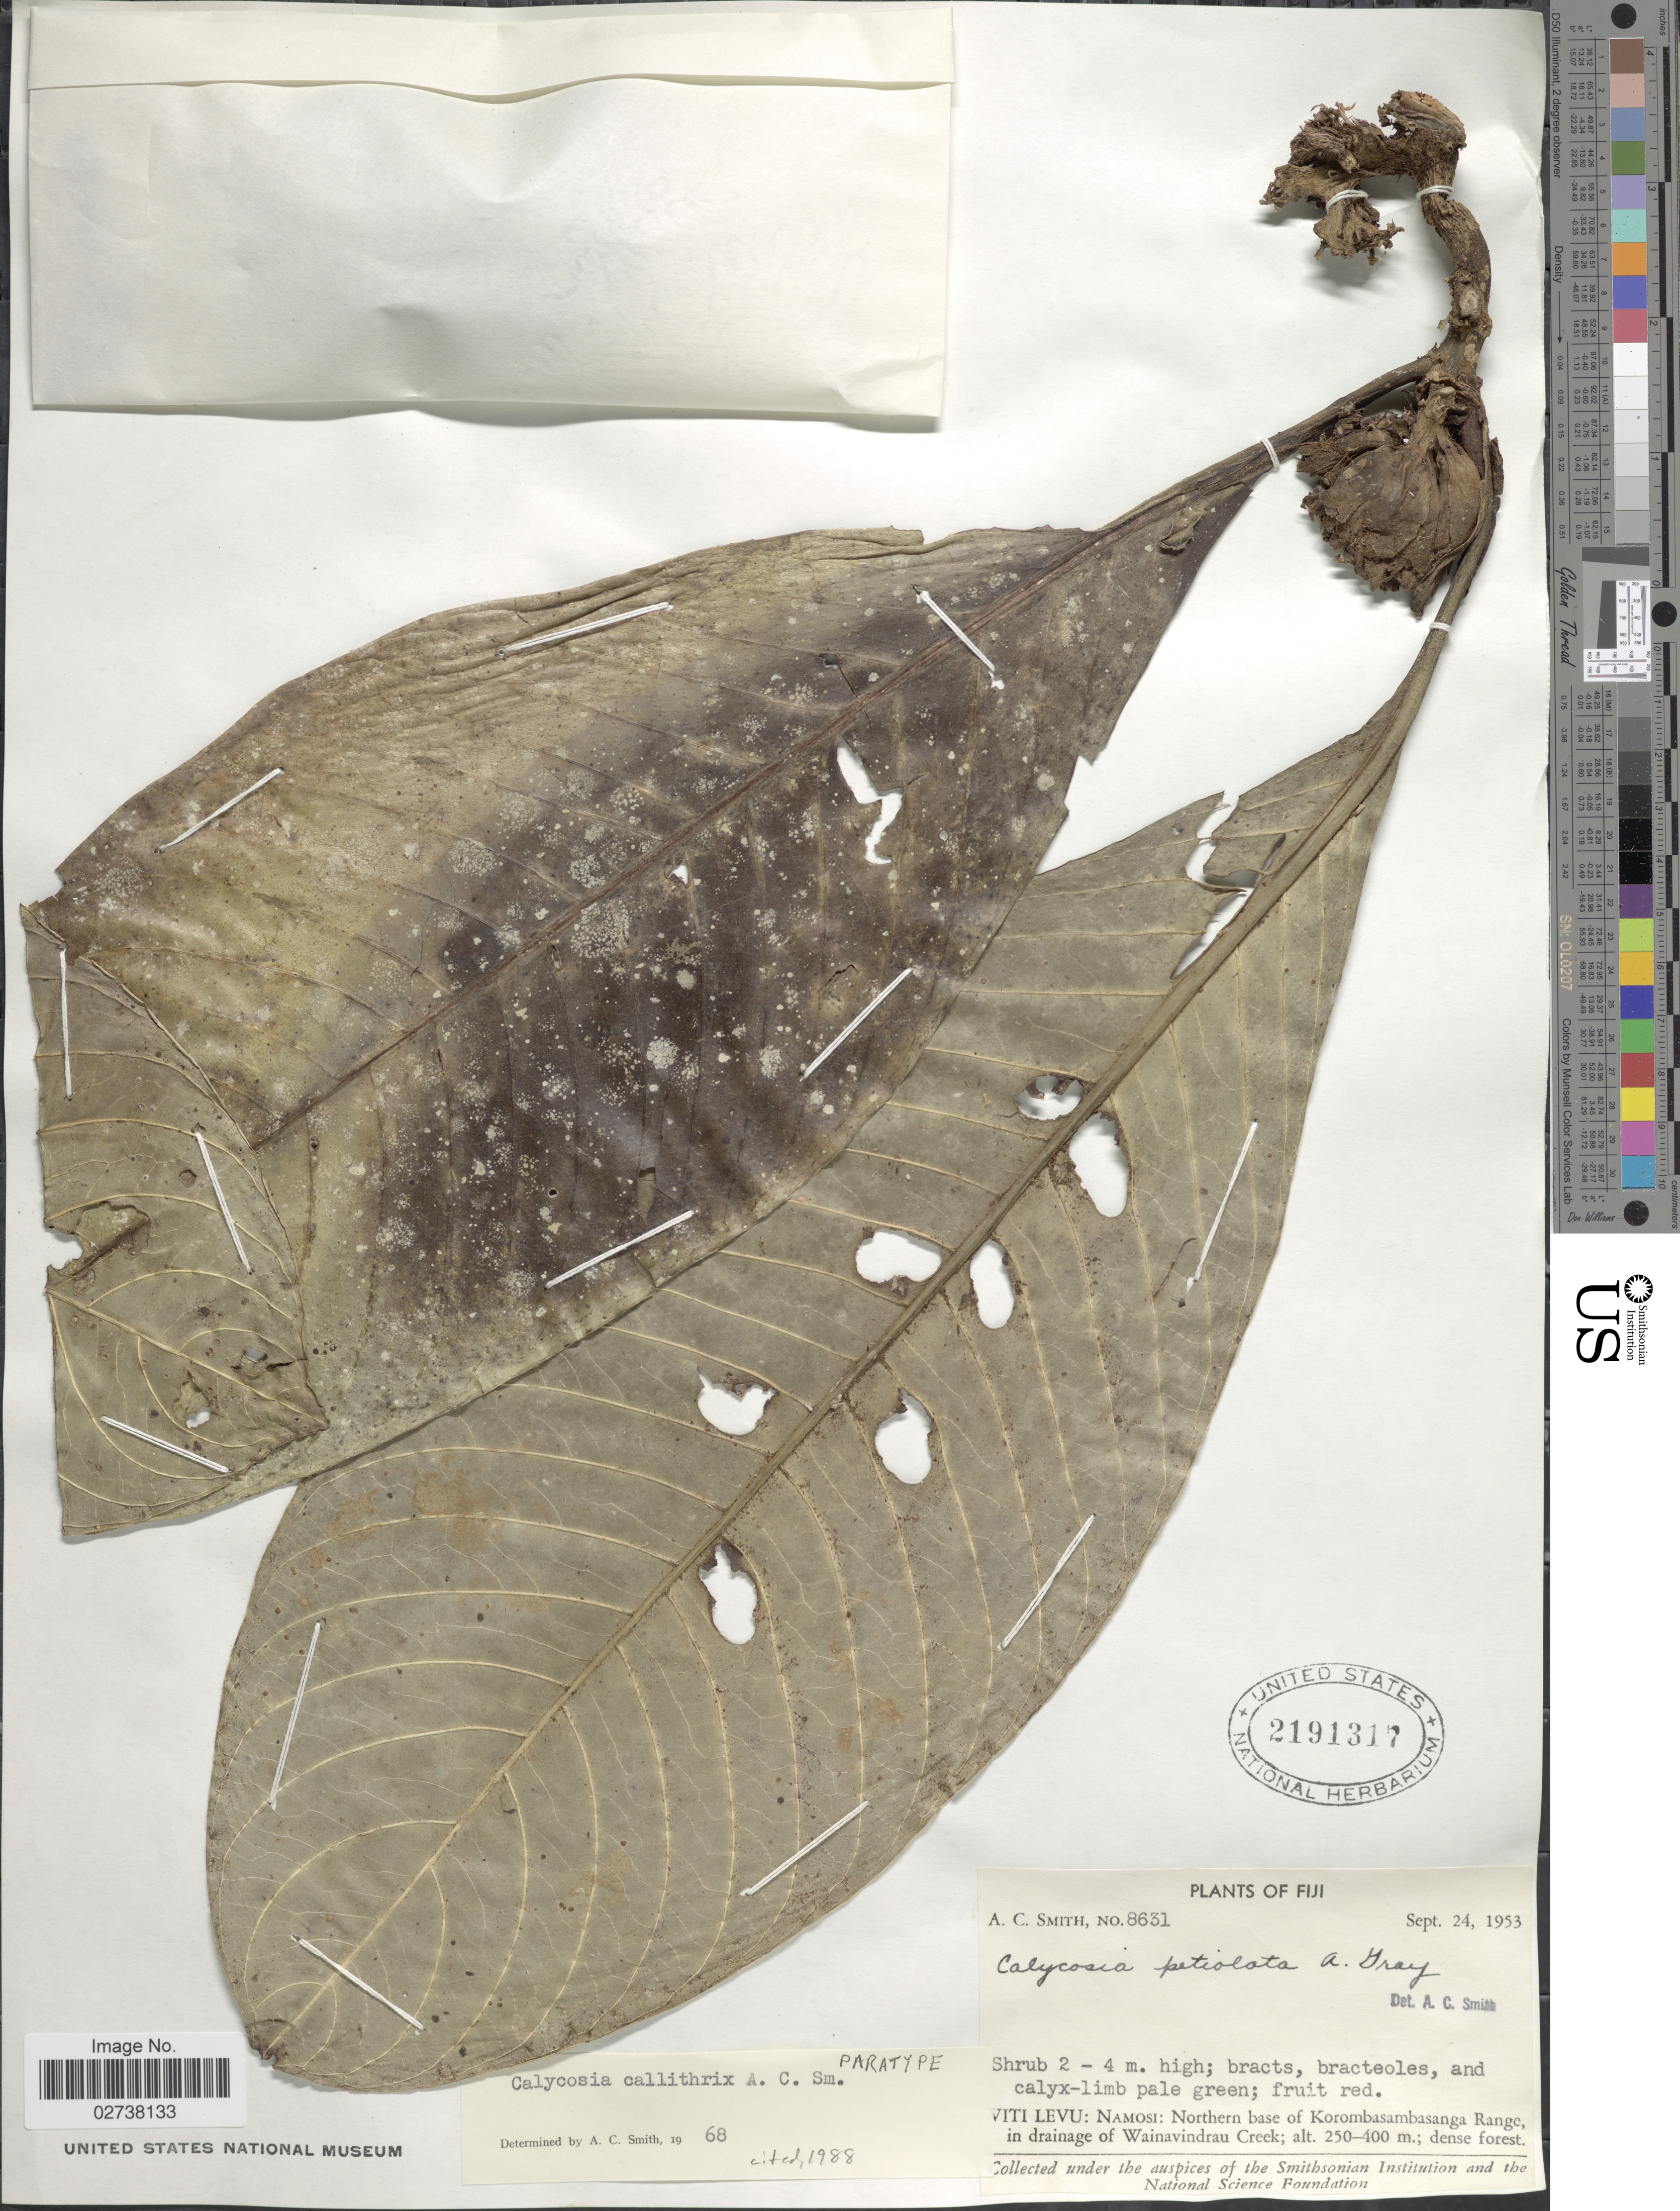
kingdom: Plantae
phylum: Tracheophyta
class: Magnoliopsida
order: Gentianales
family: Rubiaceae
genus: Calycosia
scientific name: Calycosia callithrix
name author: A.C. Sm.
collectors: A. C. Smith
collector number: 8631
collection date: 1953-09-24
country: Fiji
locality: Viti Levu: Namosi: Northern base of Korobasambasanga Range, in drainage of Wainavindrau Creek; dense forest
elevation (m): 250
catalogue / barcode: US 2191317